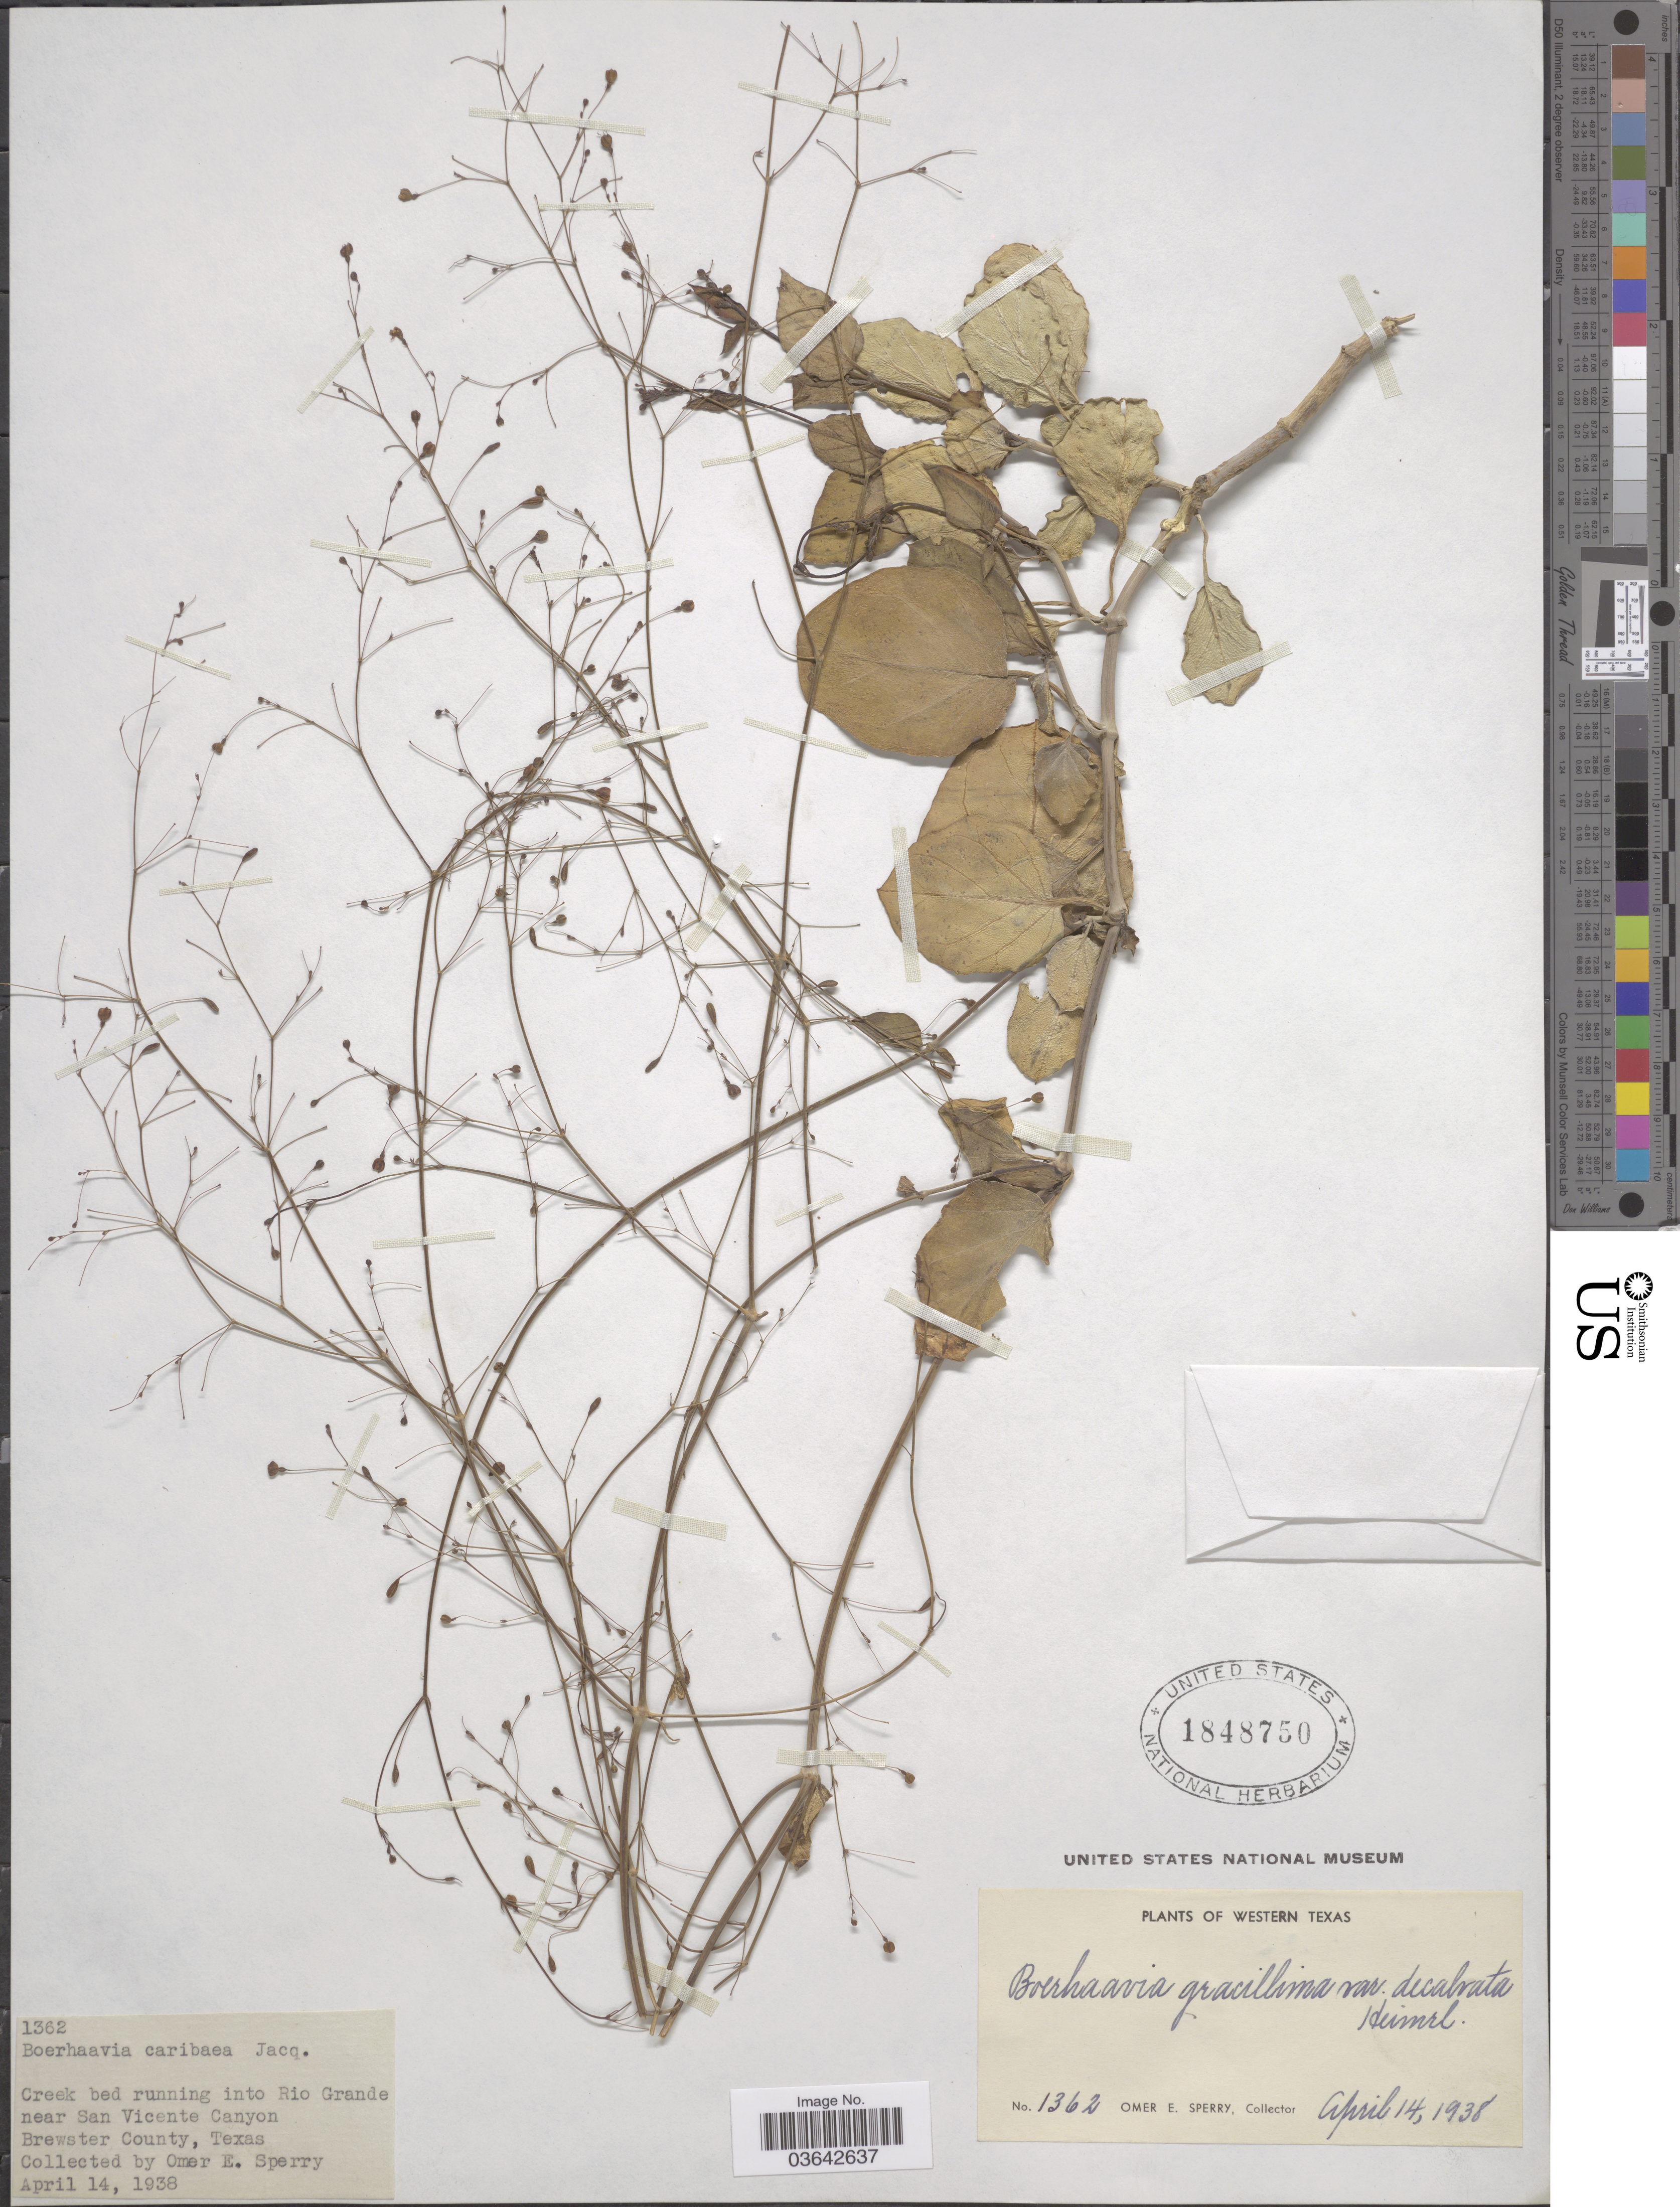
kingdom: Plantae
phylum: Tracheophyta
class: Magnoliopsida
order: Caryophyllales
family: Nyctaginaceae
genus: Boerhavia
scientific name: Boerhavia gracillima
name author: Heimerl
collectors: O. E. Sperry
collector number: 1362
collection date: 1938-04-14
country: United States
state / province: Texas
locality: Creek bed running into Rio Grande near San Vicente Canyon. Brewster County. Western Texas.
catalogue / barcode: US 1848750